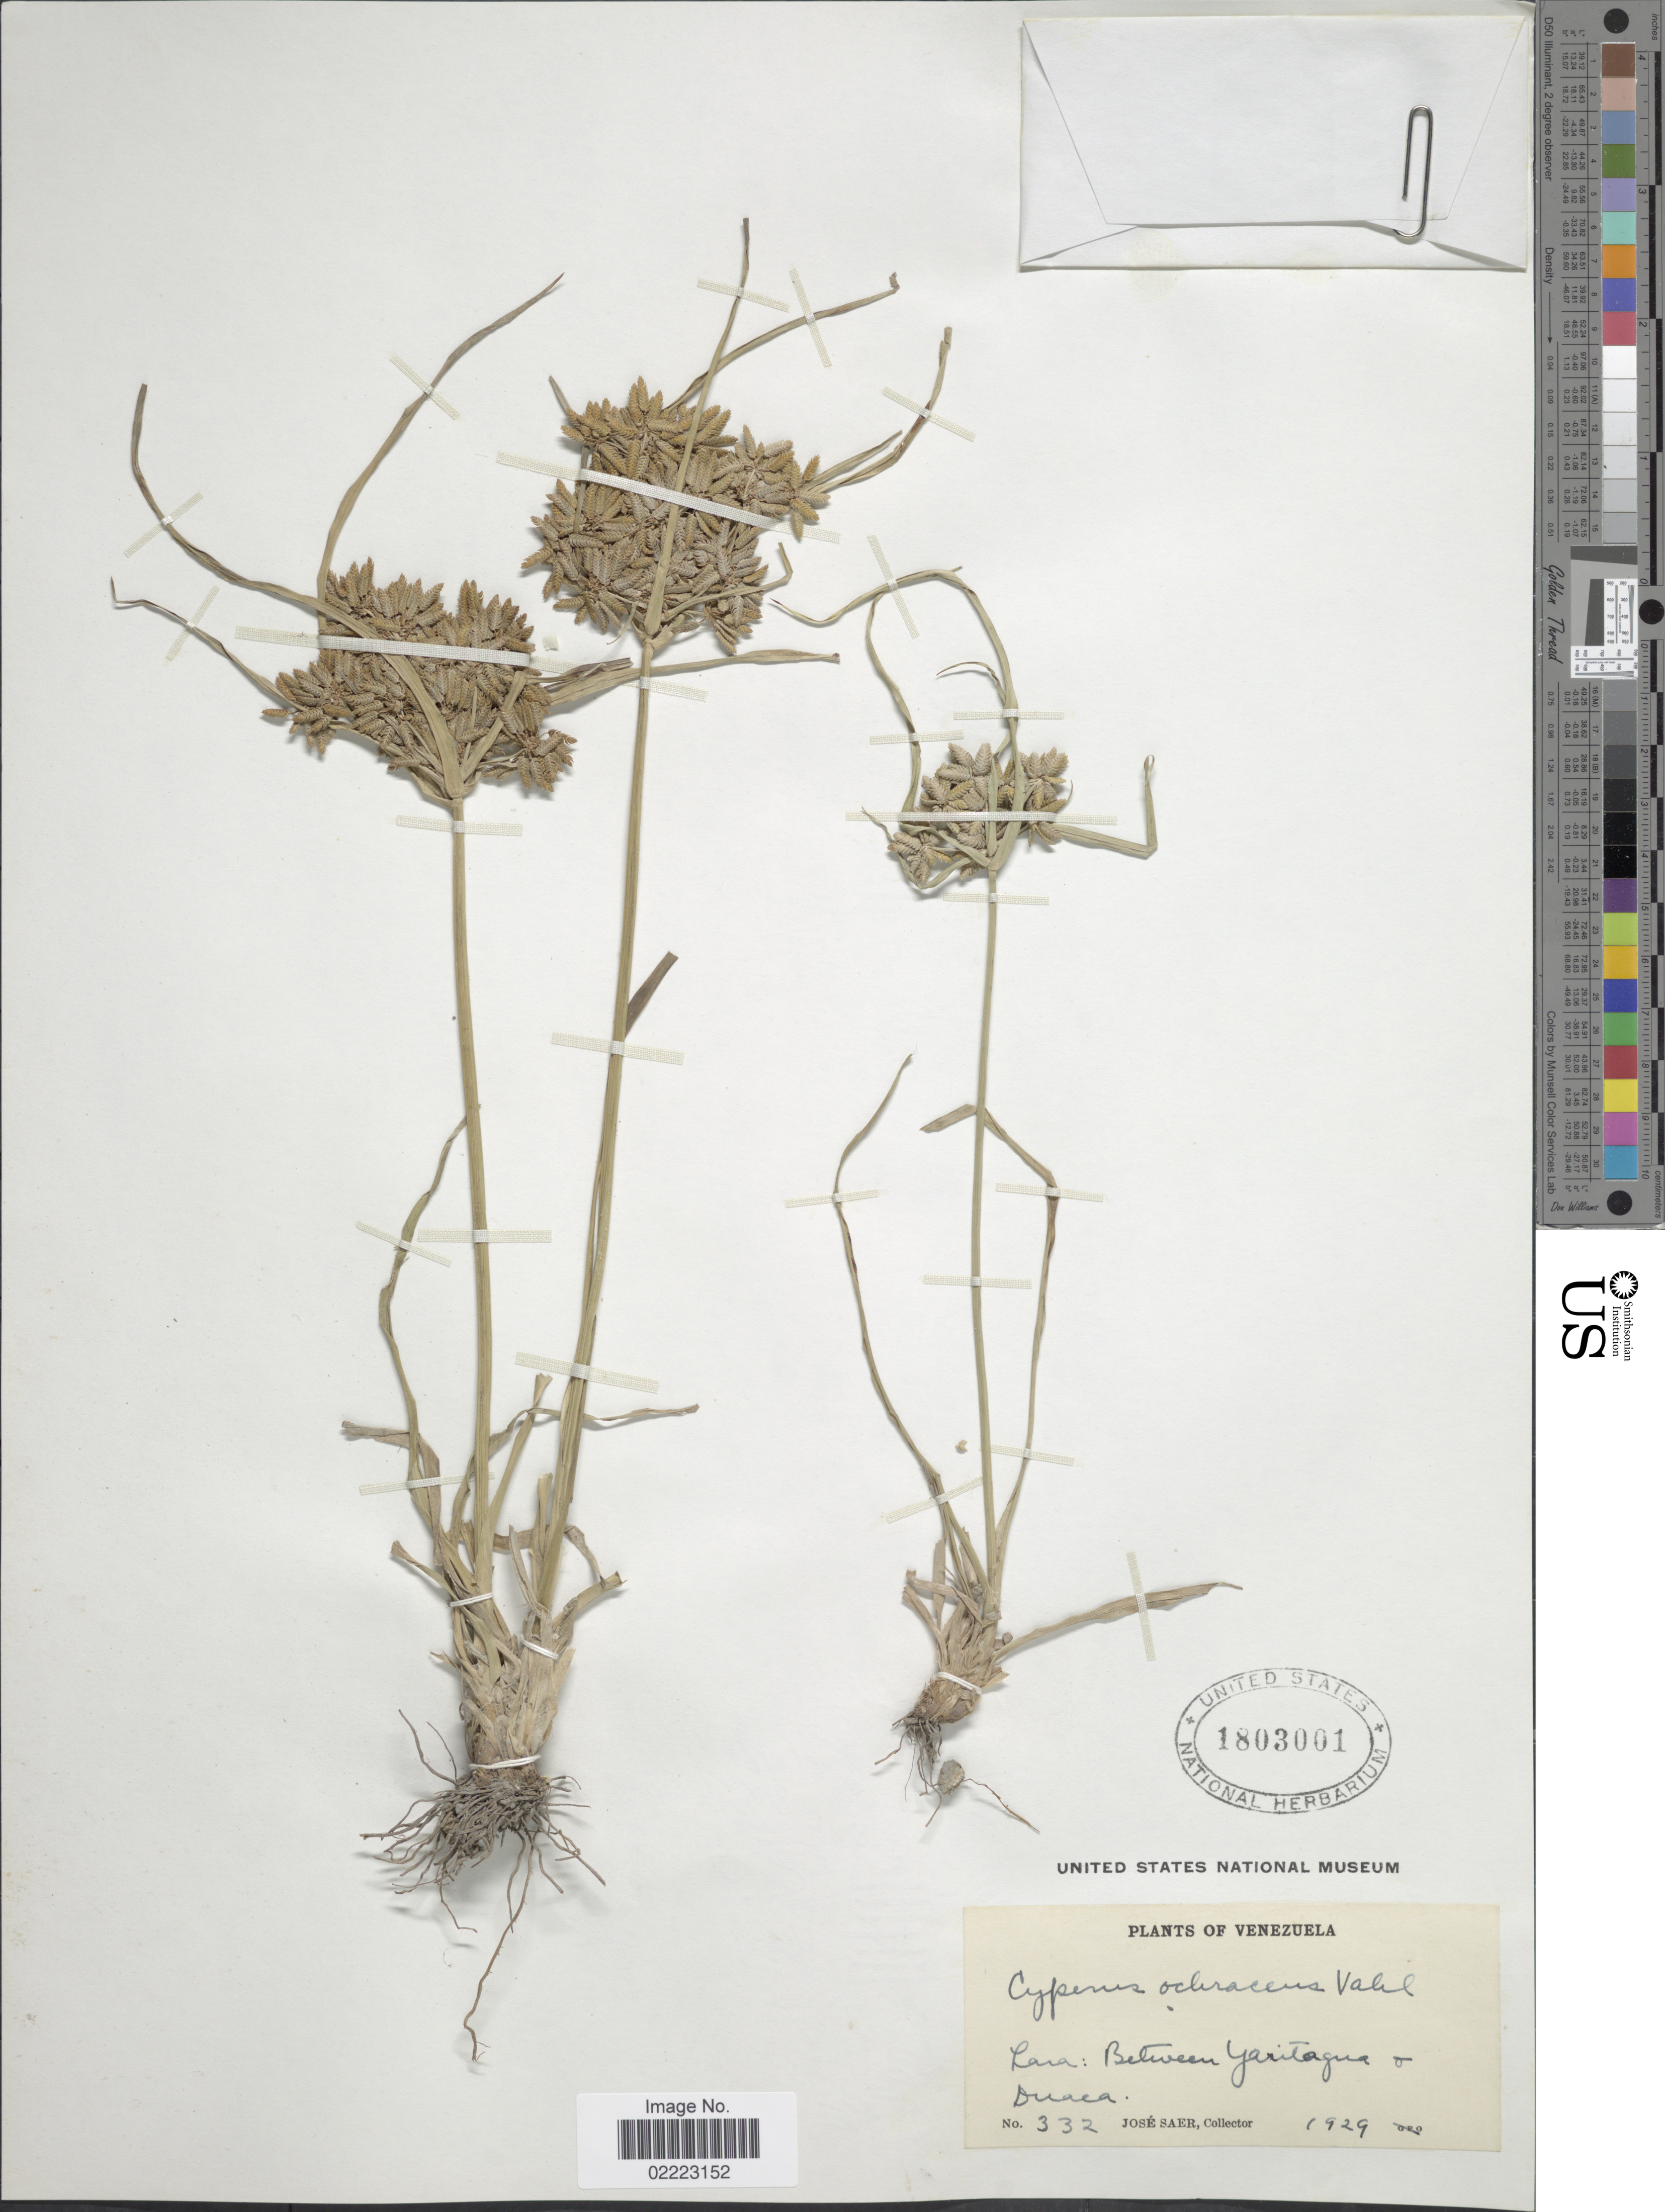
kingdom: Plantae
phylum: Tracheophyta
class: Liliopsida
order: Poales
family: Cyperaceae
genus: Cyperus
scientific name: Cyperus ochraceus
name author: Vahl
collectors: J. Saer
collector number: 332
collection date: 1929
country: Venezuela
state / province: Lara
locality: Between Yaritagua o Duaca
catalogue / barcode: US 1803001